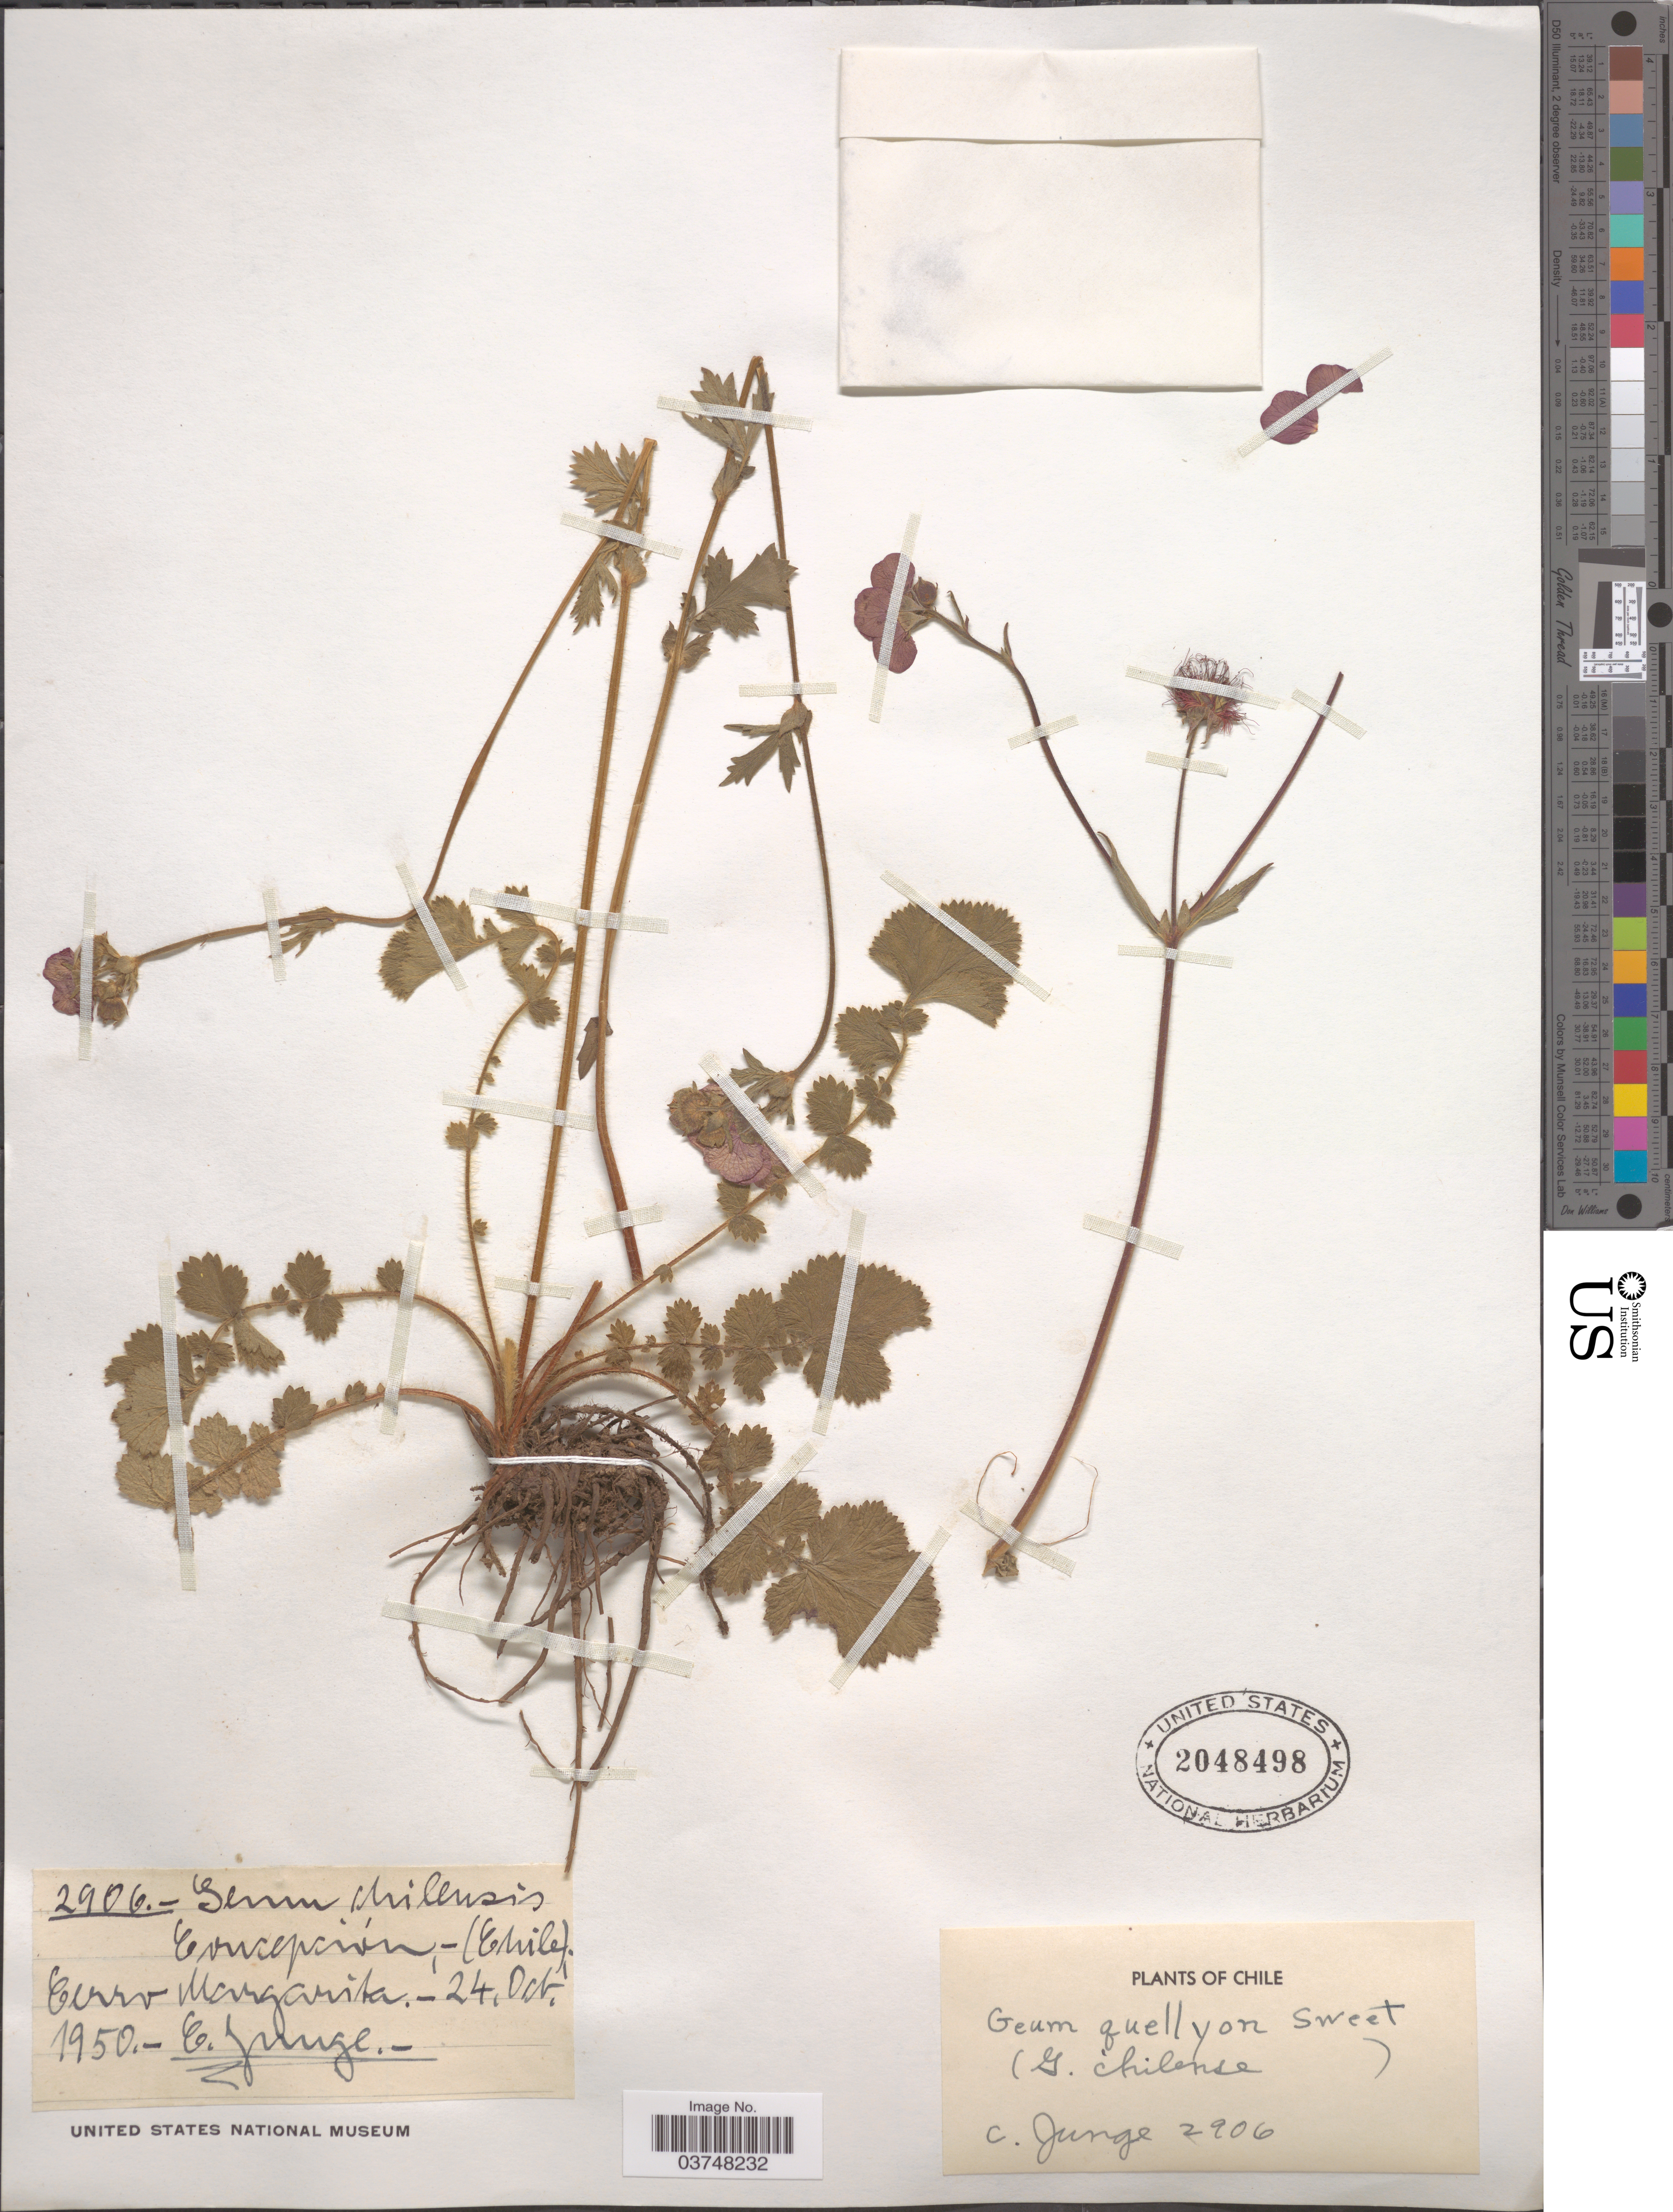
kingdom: Plantae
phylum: Tracheophyta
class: Magnoliopsida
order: Rosales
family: Rosaceae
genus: Geum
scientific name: Geum quellyon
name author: Sweet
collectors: C. Junge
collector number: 2906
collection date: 1950-10-24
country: Chile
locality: Concepción. Cerro Margarita.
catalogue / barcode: US 2048498